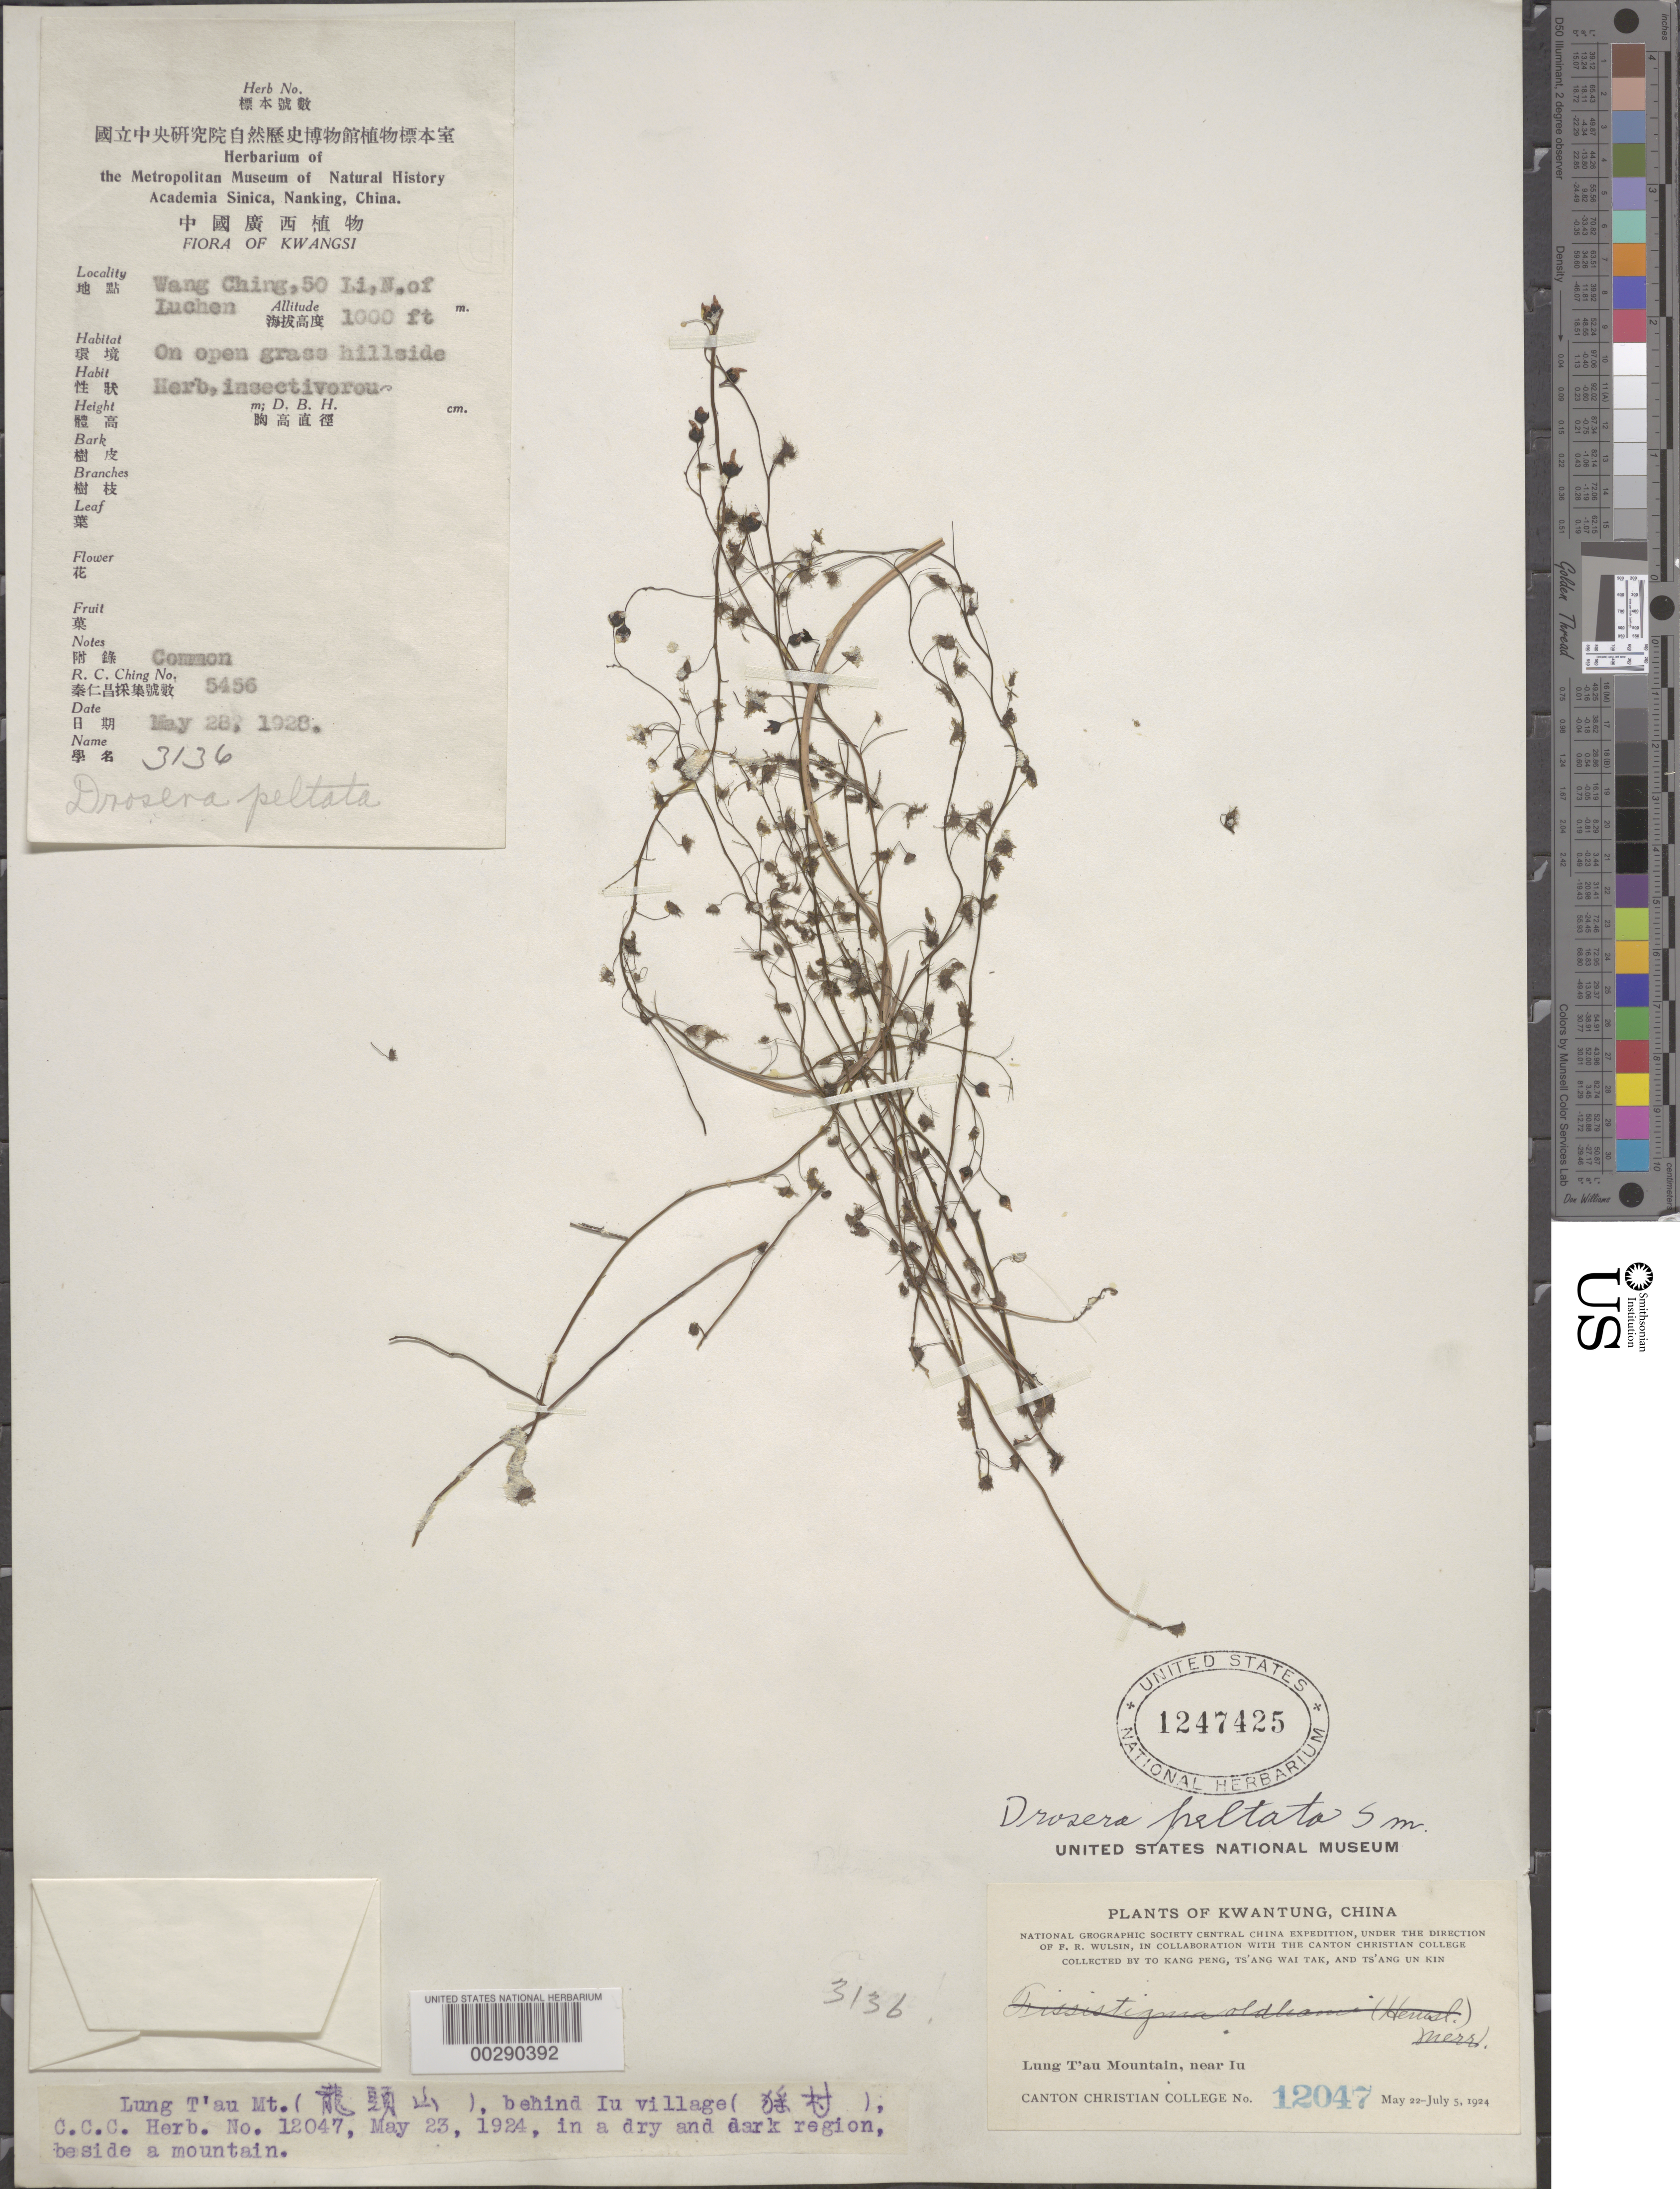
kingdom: Plantae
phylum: Tracheophyta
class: Magnoliopsida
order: Caryophyllales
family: Droseraceae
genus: Drosera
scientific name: Drosera peltata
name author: Sm. ex Willd.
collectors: Kang Peng To, W. T. Tsang & U. K. Tsang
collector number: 12047 Ccc Herb.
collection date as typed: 28 May 1928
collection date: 1928-05-28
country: China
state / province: Guangdong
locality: Lung t'au mt., behind iu village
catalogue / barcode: US 1247425